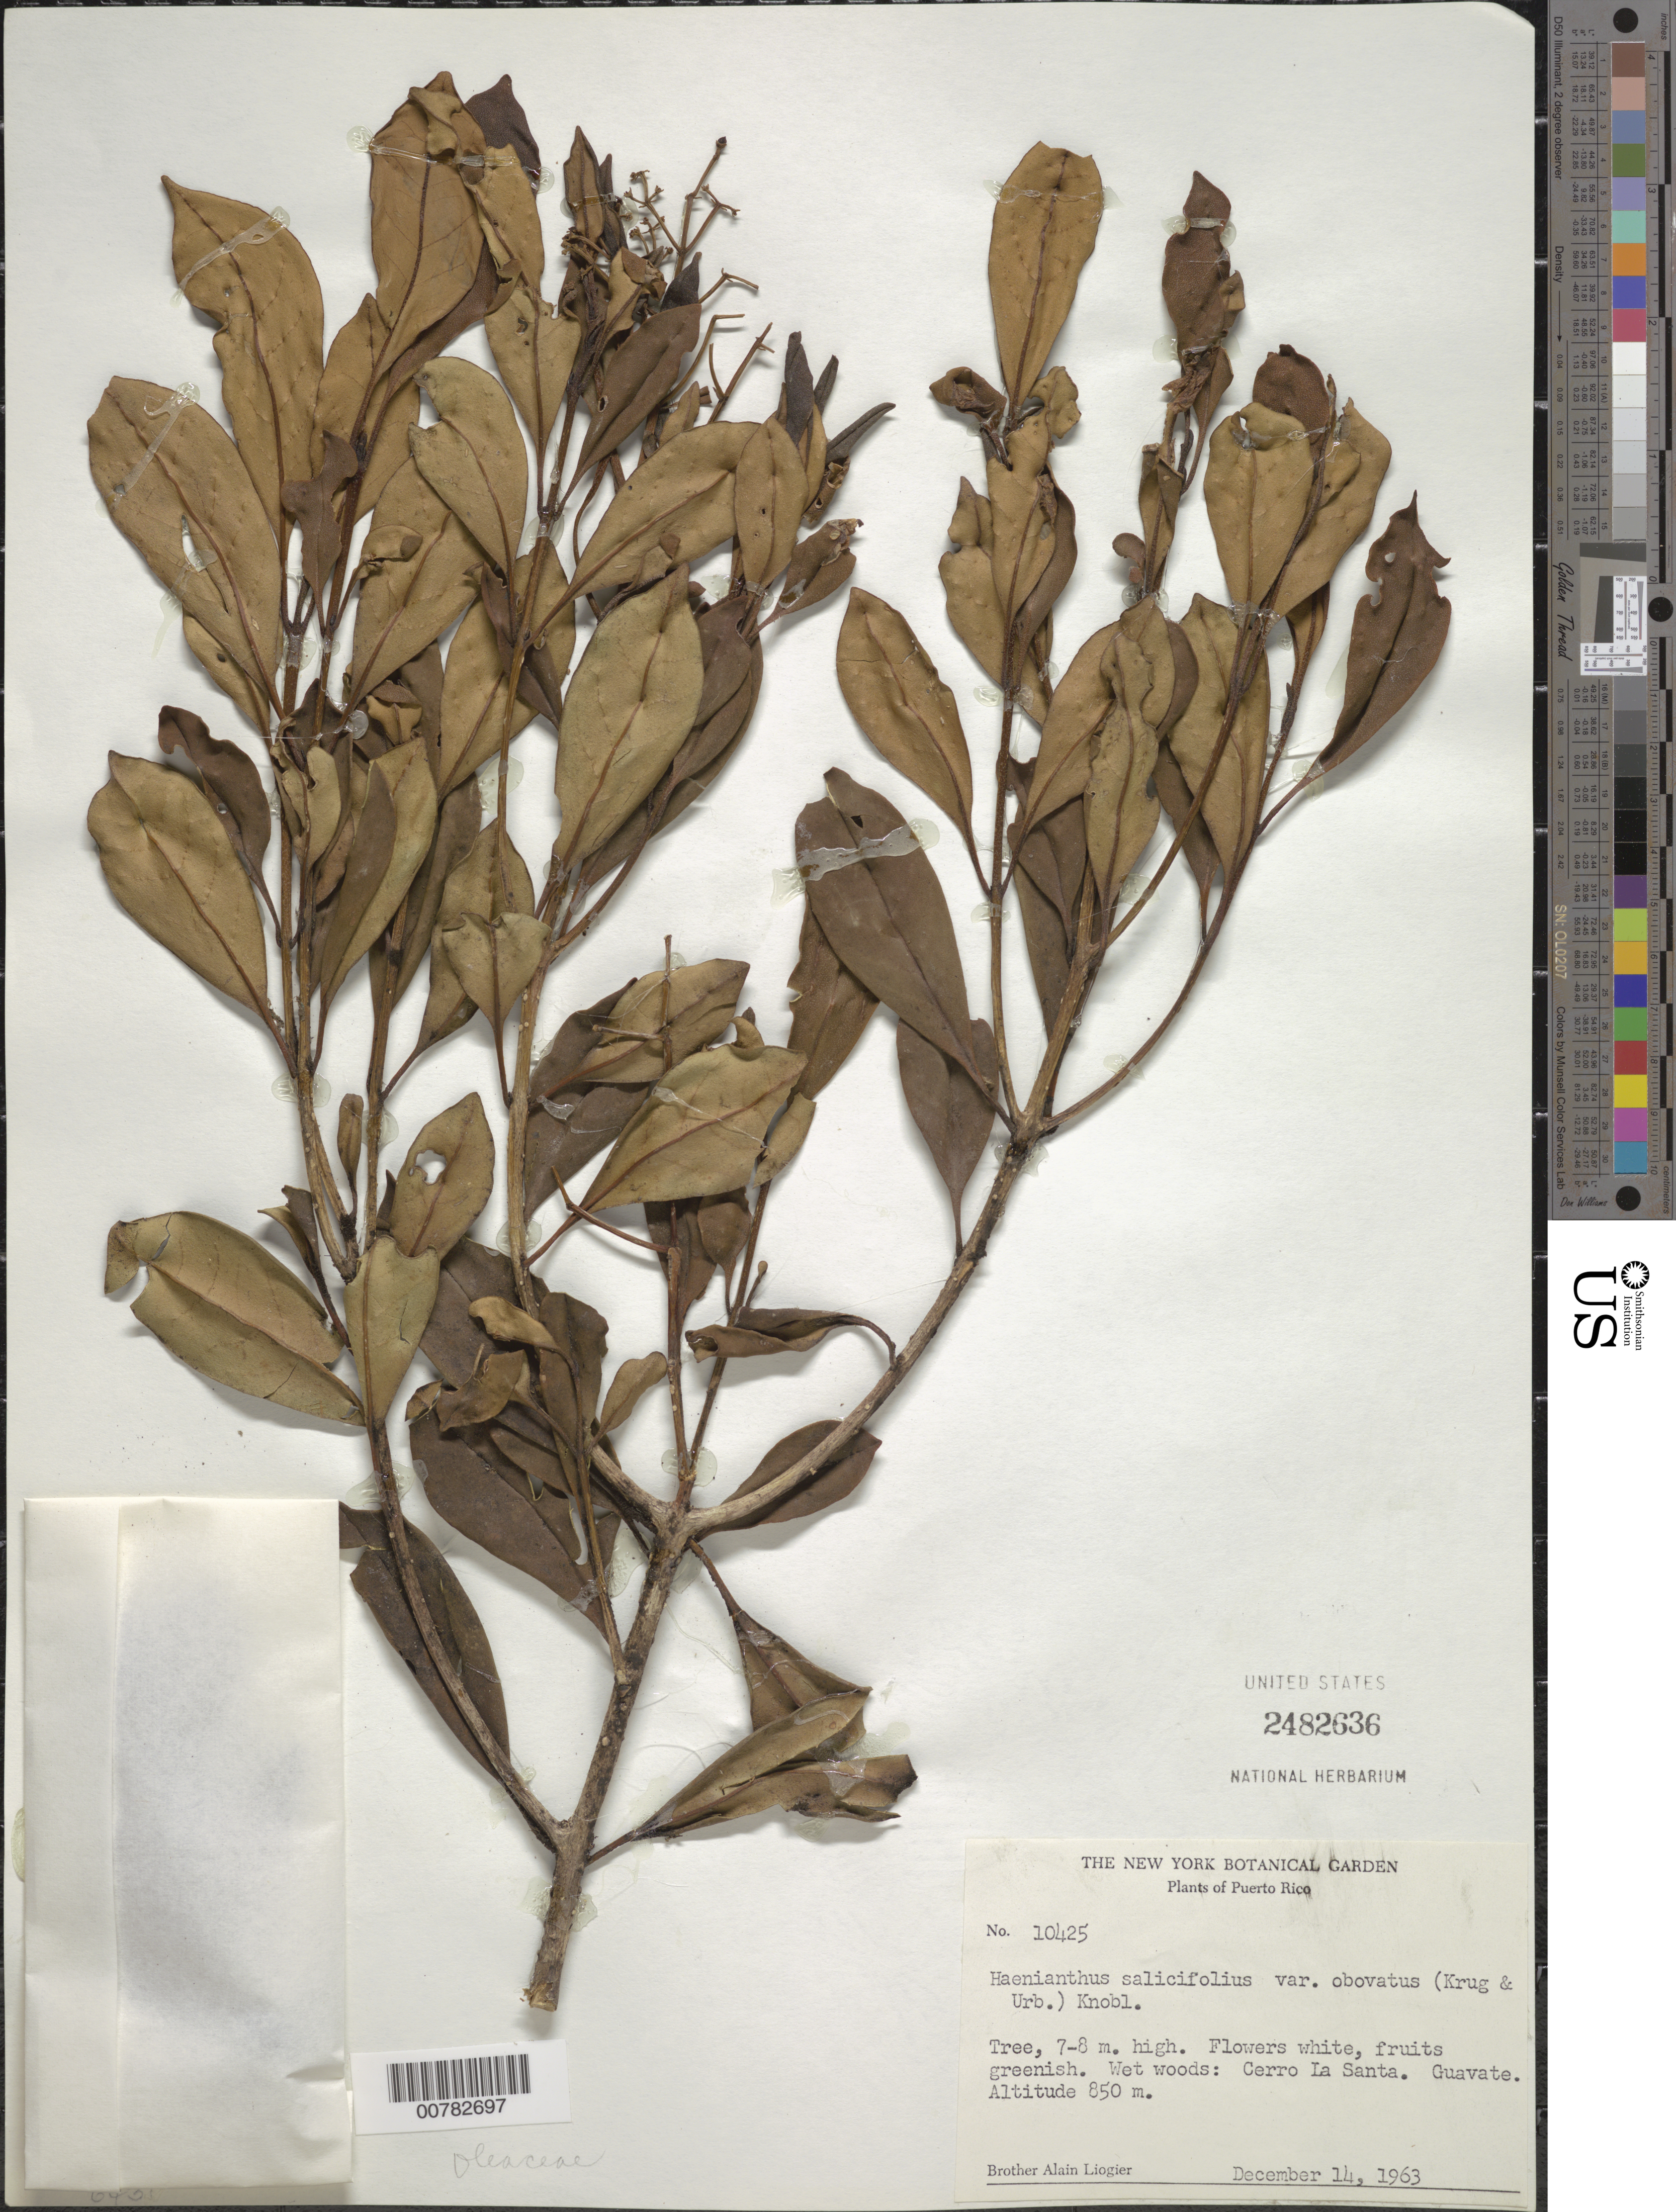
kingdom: Plantae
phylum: Tracheophyta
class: Magnoliopsida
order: Lamiales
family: Oleaceae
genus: Haenianthus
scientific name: Haenianthus salicifolius var. obovatus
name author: (Krug & Urb.) Knobl.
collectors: A. H. Liogier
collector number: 10425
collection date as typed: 14 Dec 1963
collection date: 1963-12-14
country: Puerto Rico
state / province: Cayey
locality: Guavate, Cerro La Santa.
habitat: Wet woods.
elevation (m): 850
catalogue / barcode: US 2482636